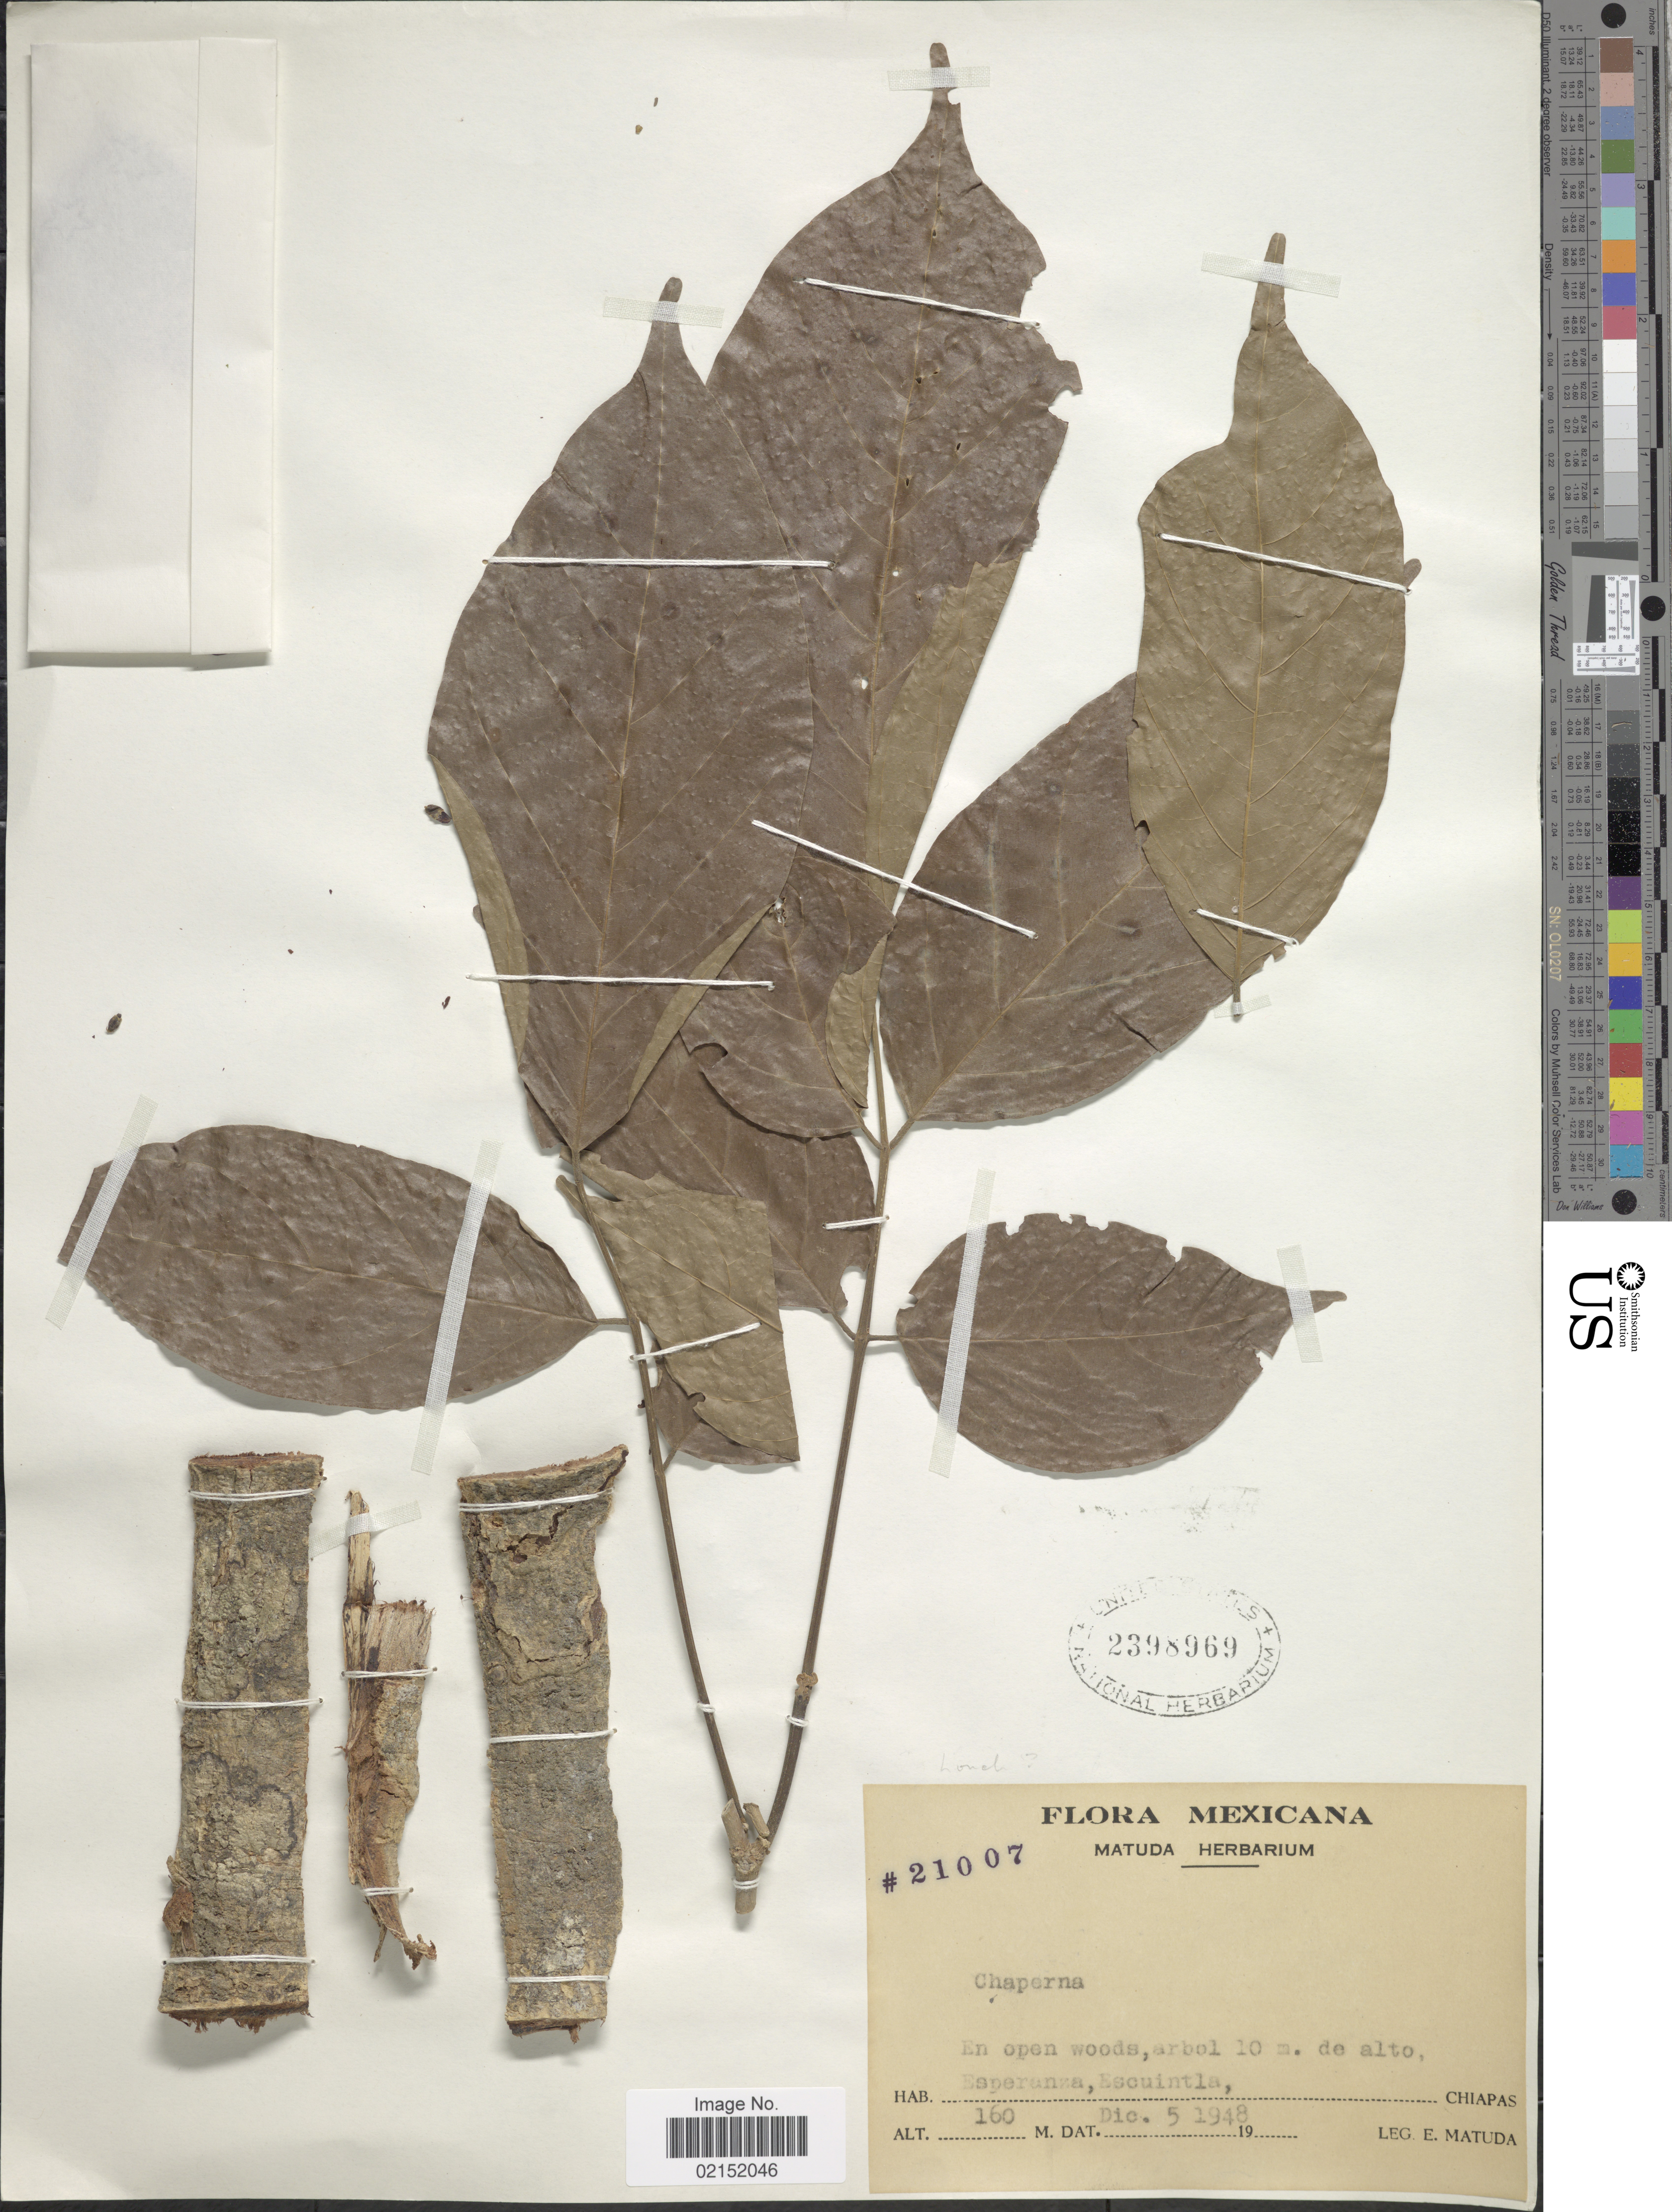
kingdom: Plantae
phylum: Tracheophyta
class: Magnoliopsida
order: Fabales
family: Fabaceae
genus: Lonchocarpus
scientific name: Lonchocarpus sp.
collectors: E. Matuda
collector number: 21007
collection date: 1948-12-05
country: Mexico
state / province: Chiapas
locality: Esperanza, Escuintla, Chiapas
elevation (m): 160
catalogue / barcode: US 2398969